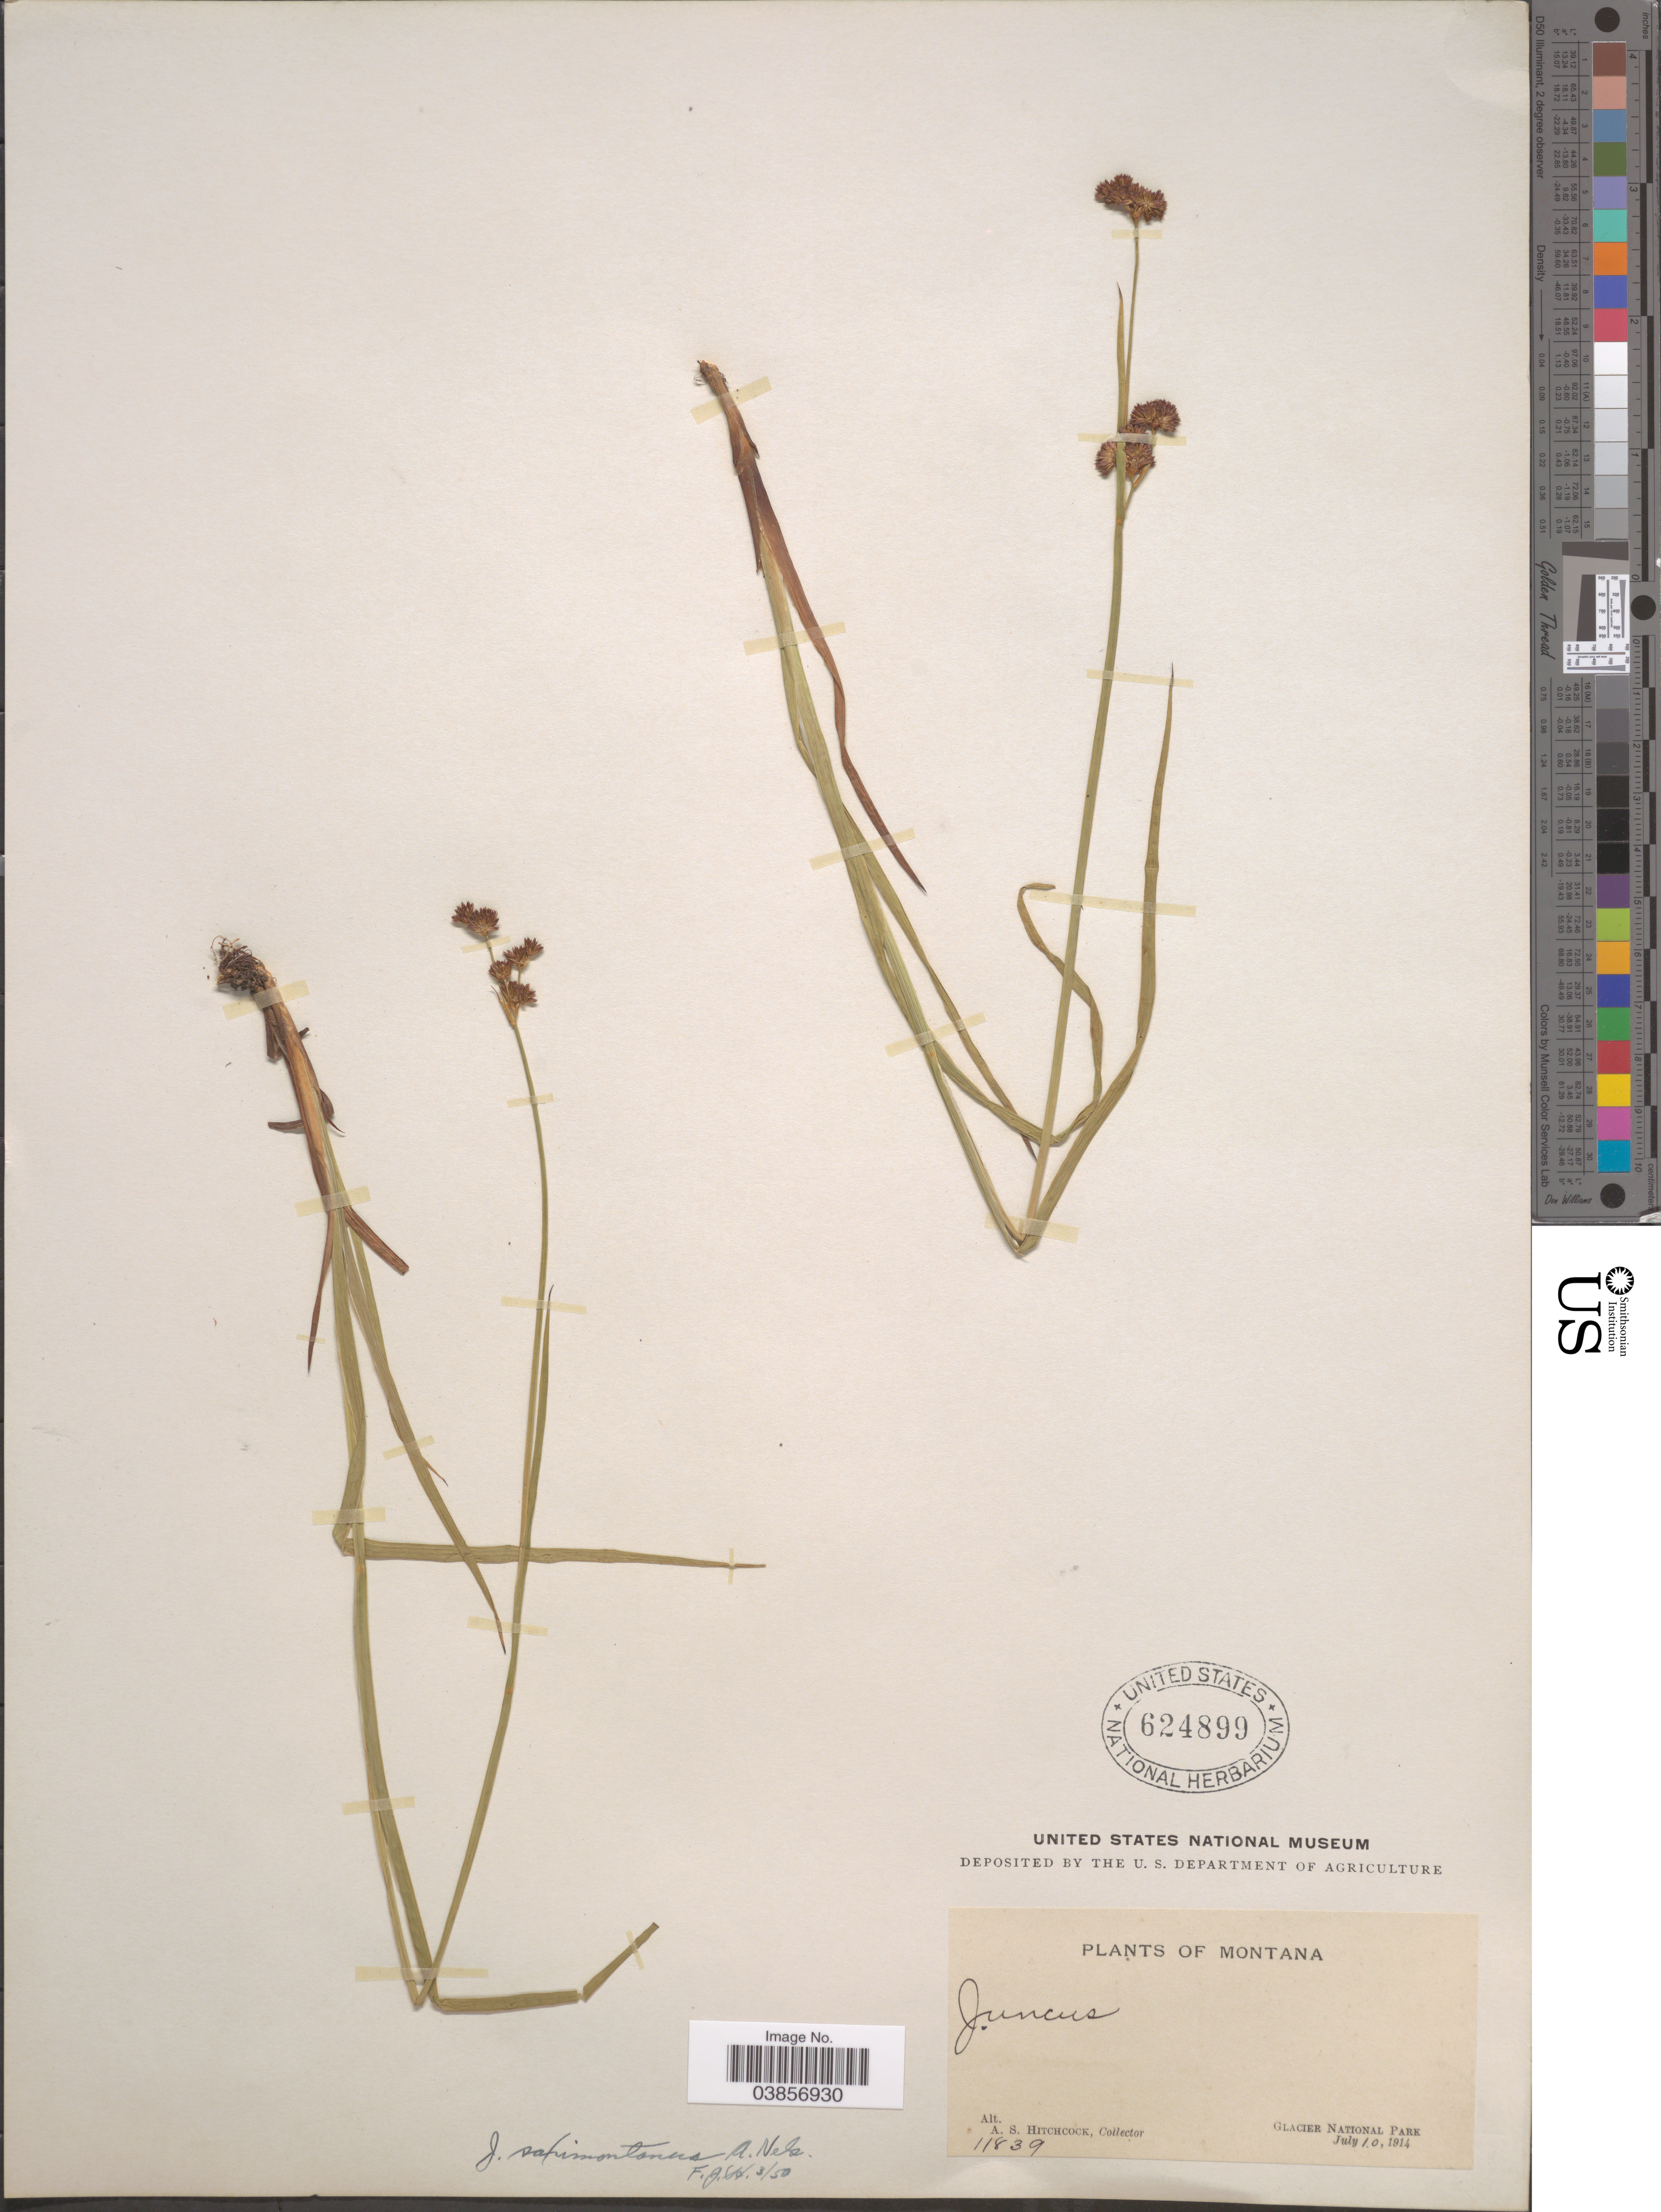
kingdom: Plantae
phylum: Tracheophyta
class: Liliopsida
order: Poales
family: Juncaceae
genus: Juncus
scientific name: Juncus saximontanus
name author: A. Nelson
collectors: A. S. Hitchcock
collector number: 11839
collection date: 1914-07-10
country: United States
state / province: Montana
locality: Glacier National Park.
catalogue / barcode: US 624899